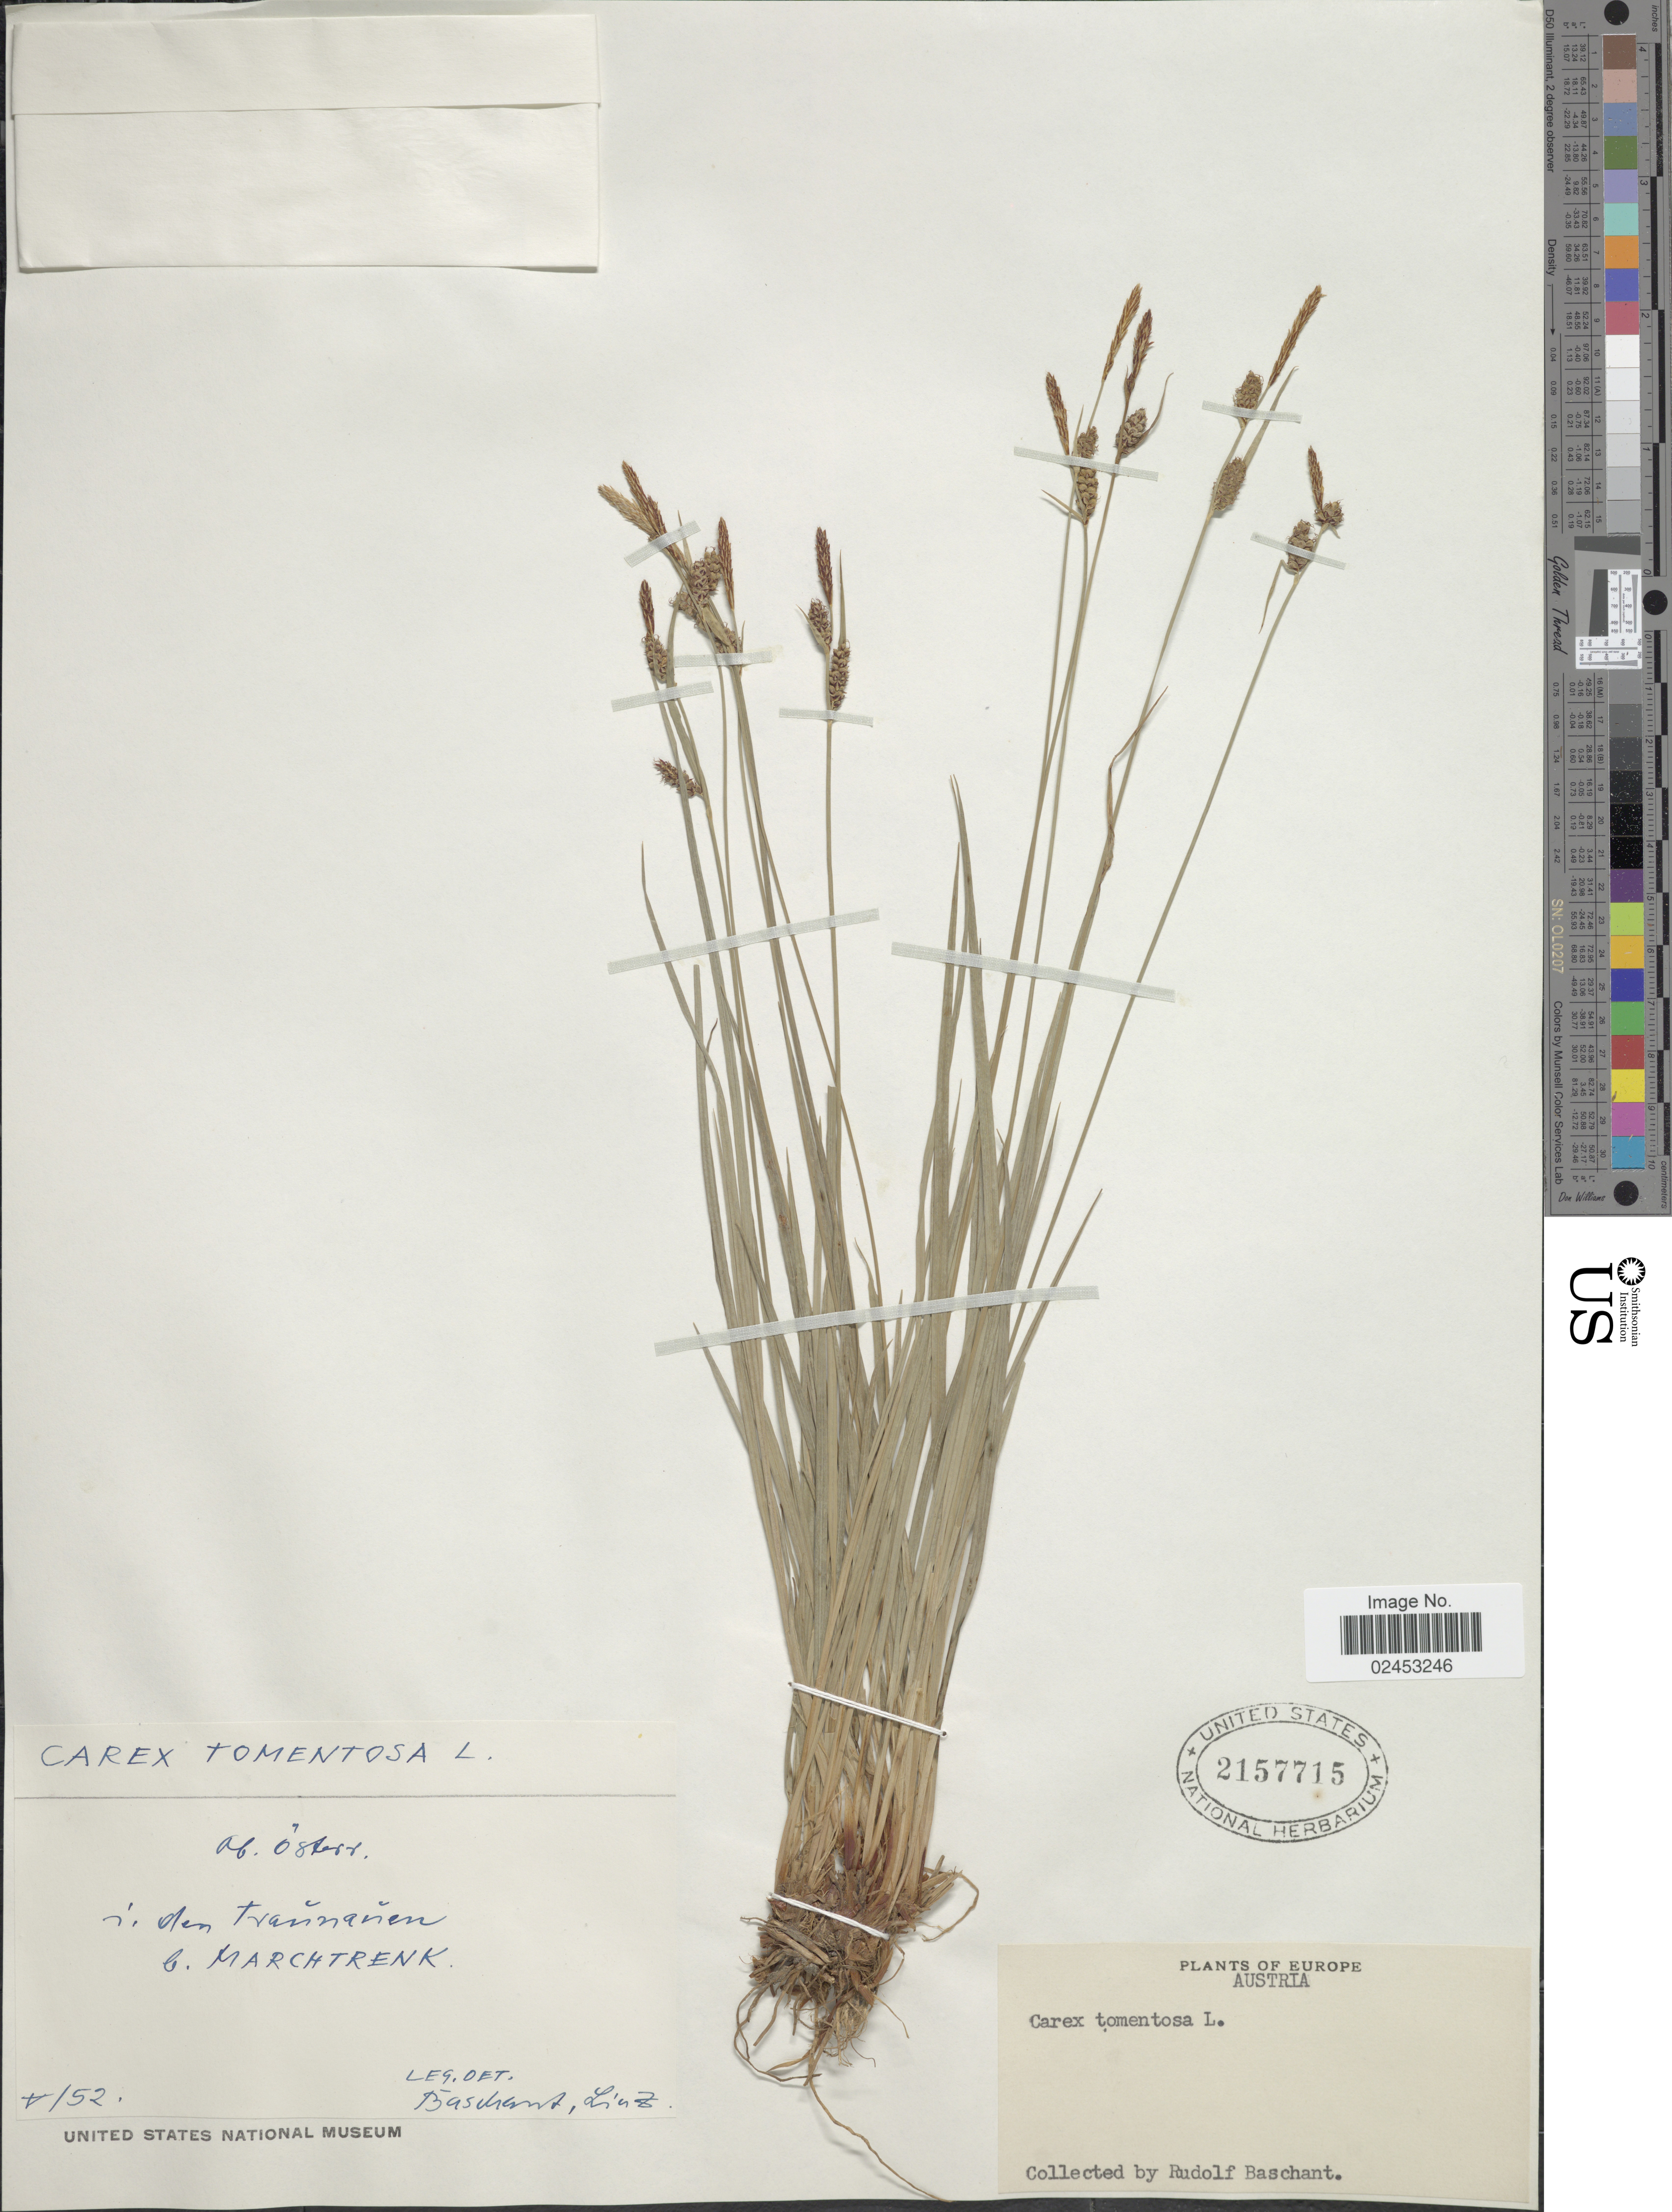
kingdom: Plantae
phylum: Tracheophyta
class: Liliopsida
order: Poales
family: Cyperaceae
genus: Carex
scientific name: Carex tomentosa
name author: L.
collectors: R. Baschant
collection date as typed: Transcribed d/m/y: /5/52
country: Austria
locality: In den trannanen b. Marchtrenk. [interpreted]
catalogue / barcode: US 2157715